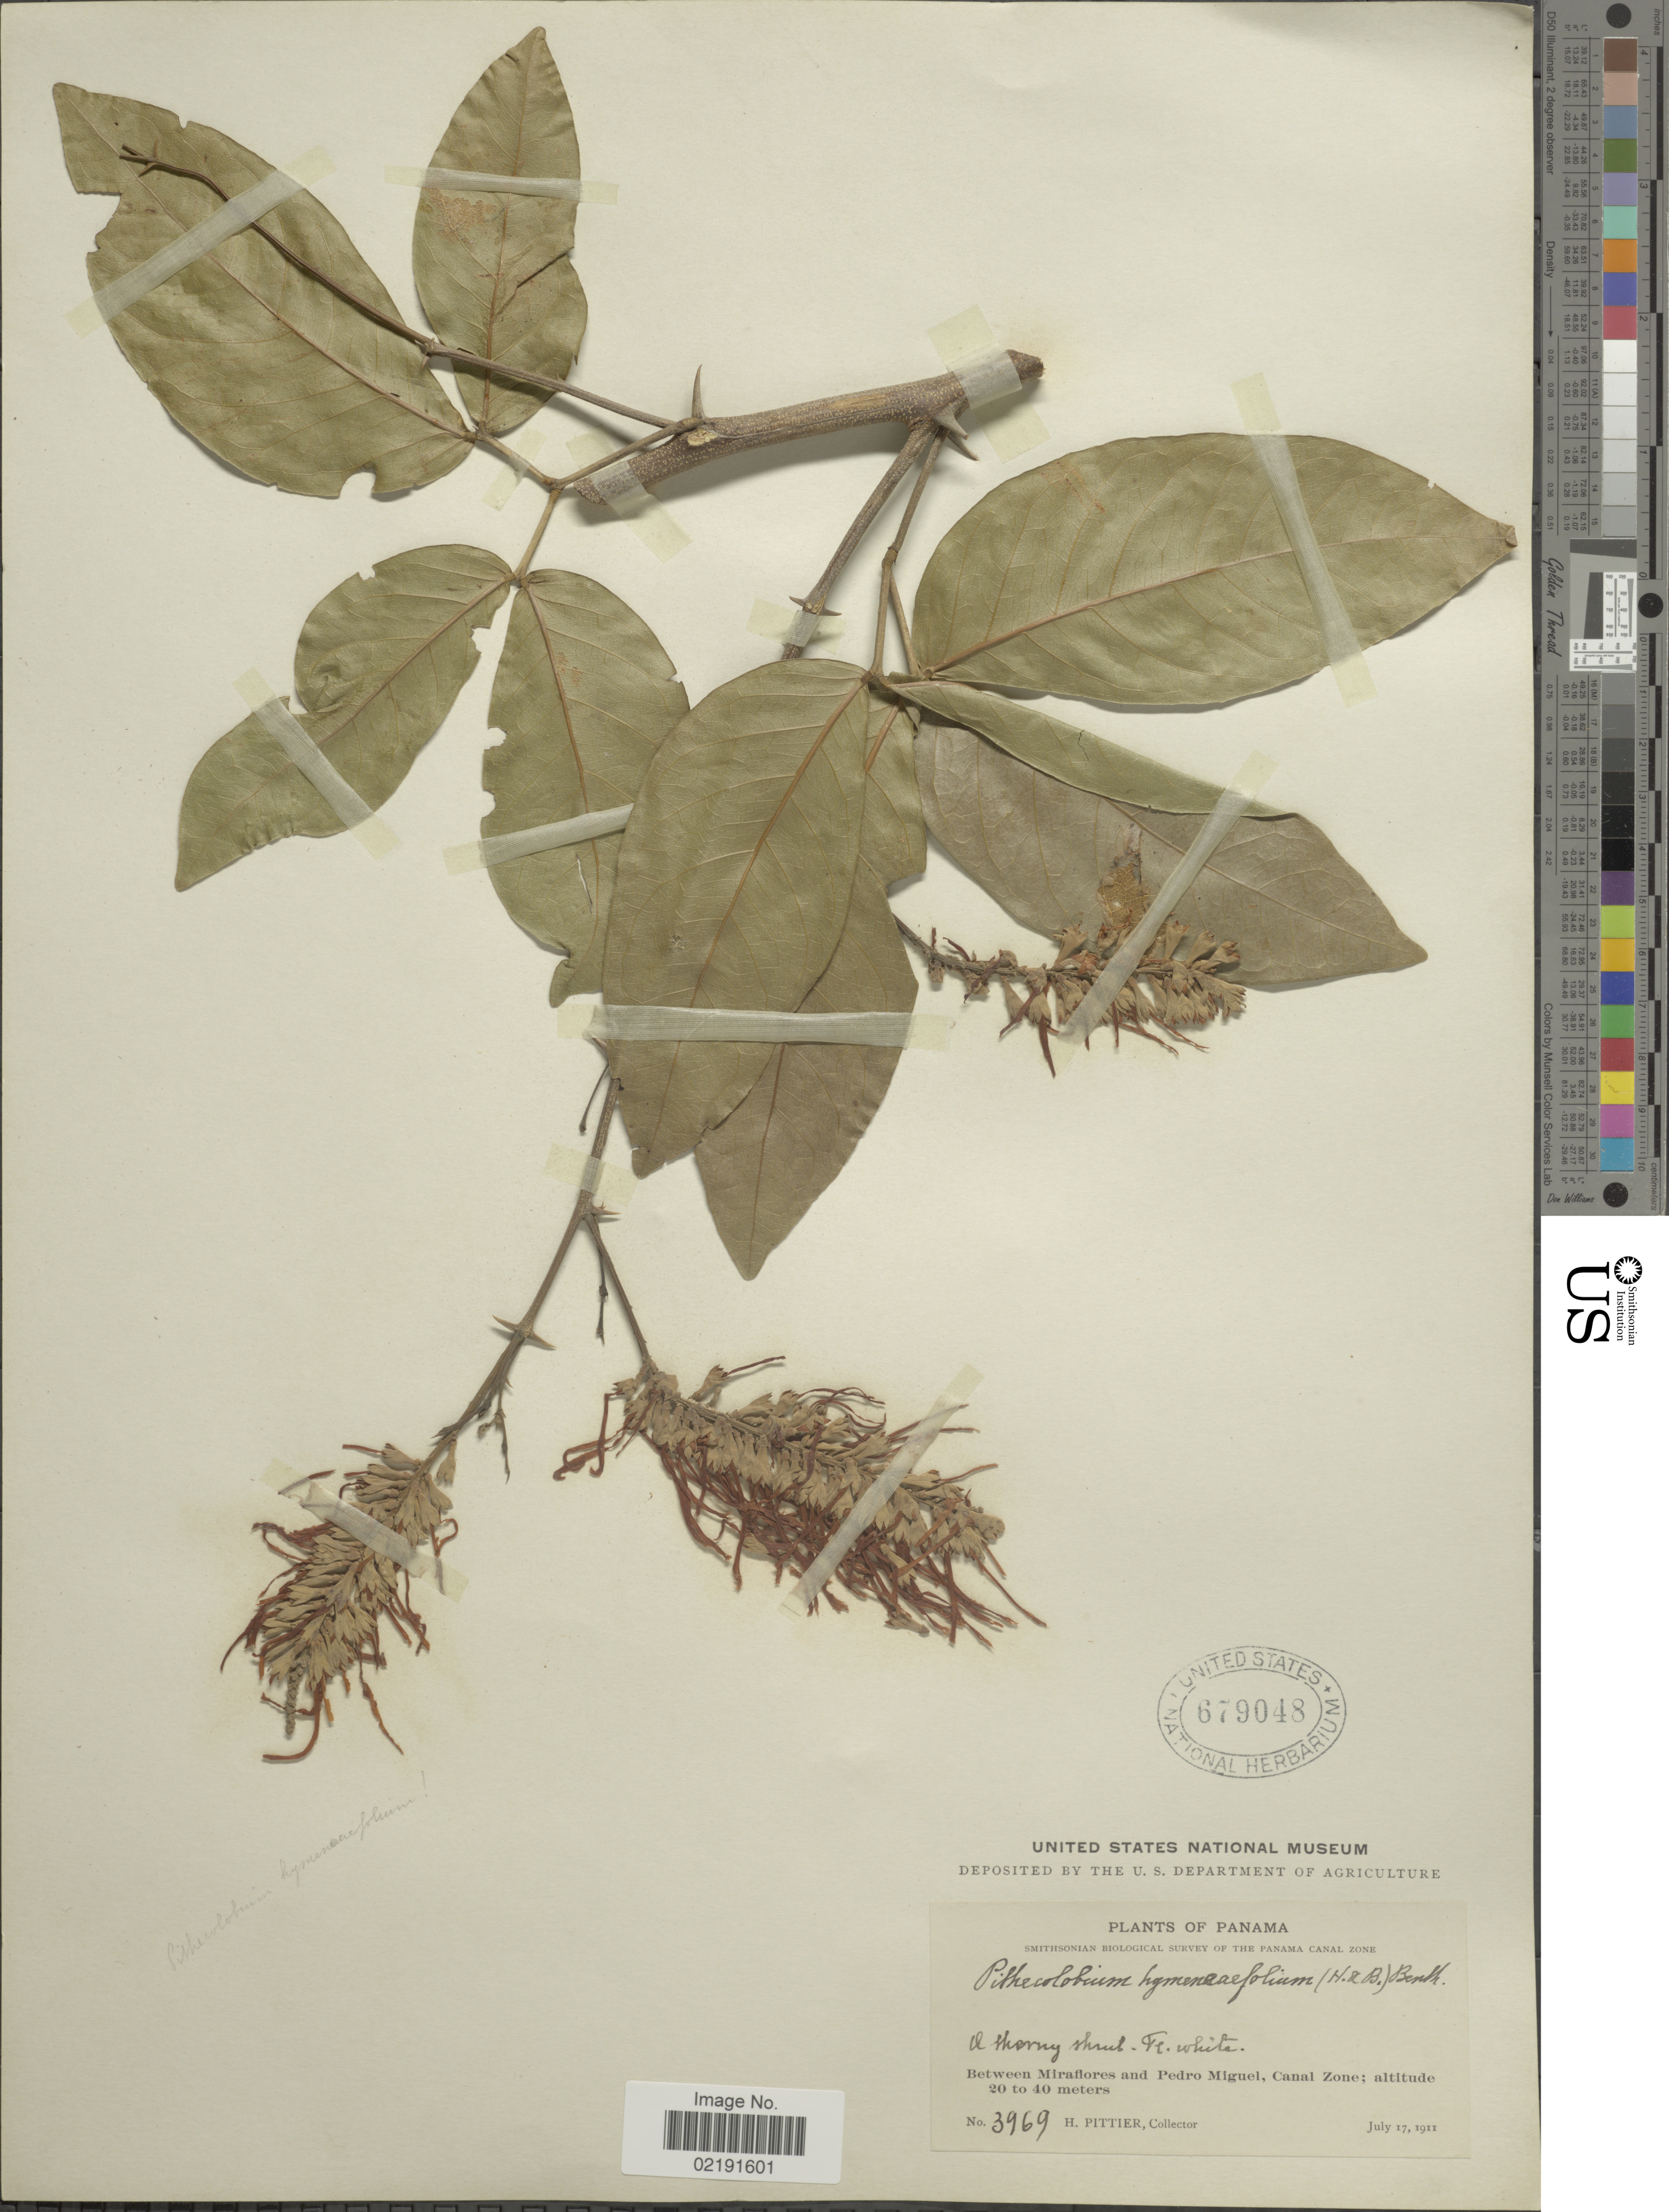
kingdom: Plantae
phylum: Tracheophyta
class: Magnoliopsida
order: Fabales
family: Fabaceae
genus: Pithecellobium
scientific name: Pithecellobium hymenaeifolium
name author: (Humb. & Bonpl. ex Willd.) Benth.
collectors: H. F. Pittier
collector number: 3969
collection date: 1911-07-17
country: Panama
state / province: Panamá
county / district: Canal Zone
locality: Between Miraflores and Pedro Miguel, Canal Zone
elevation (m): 20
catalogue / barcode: US 679048